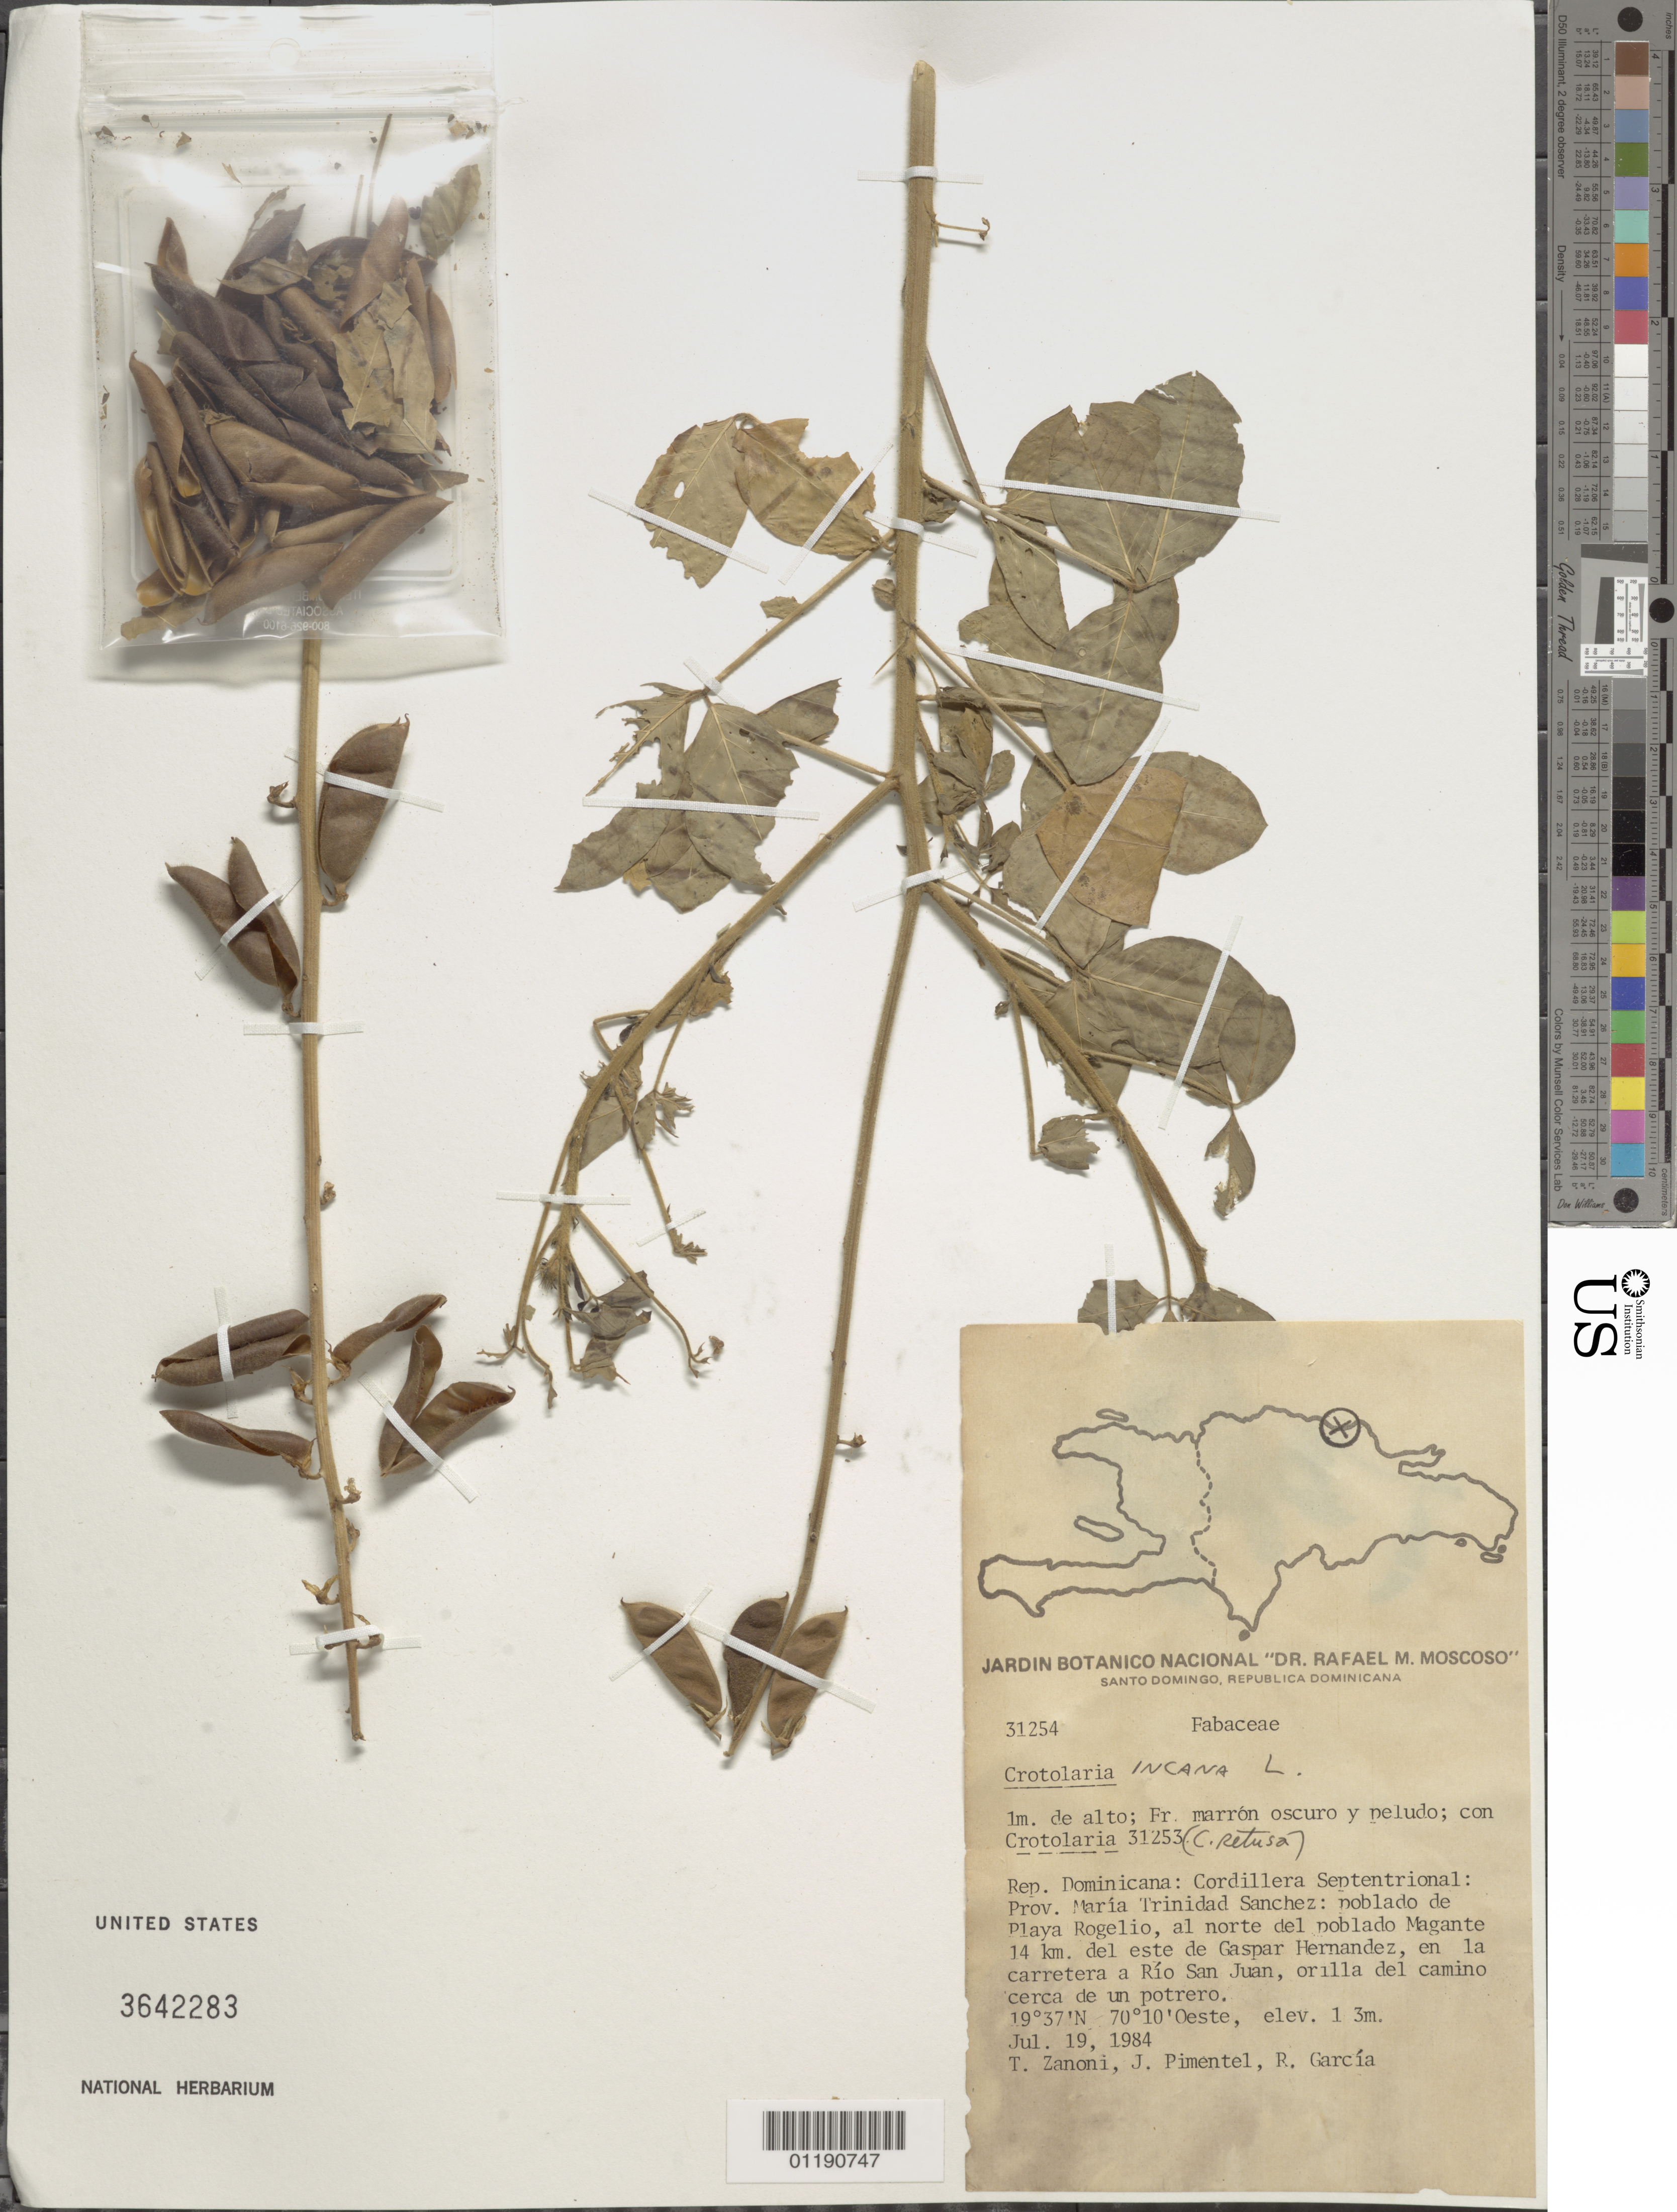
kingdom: Plantae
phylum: Tracheophyta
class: Magnoliopsida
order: Fabales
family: Fabaceae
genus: Crotalaria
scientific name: Crotalaria incana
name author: L.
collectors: T. A. Zanoni, J. Pimentel & R. G. García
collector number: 31254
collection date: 1984-07-19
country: Dominican Republic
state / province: María Trinidad Sánchez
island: Hispaniola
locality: Cordillera Septentrional. Town of Playa Rogelio, N of the town Magante 14 km. E of Gaspar Hernandez, on the road to Río San Juan, roadside near a pasture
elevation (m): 13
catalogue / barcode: US 3642283